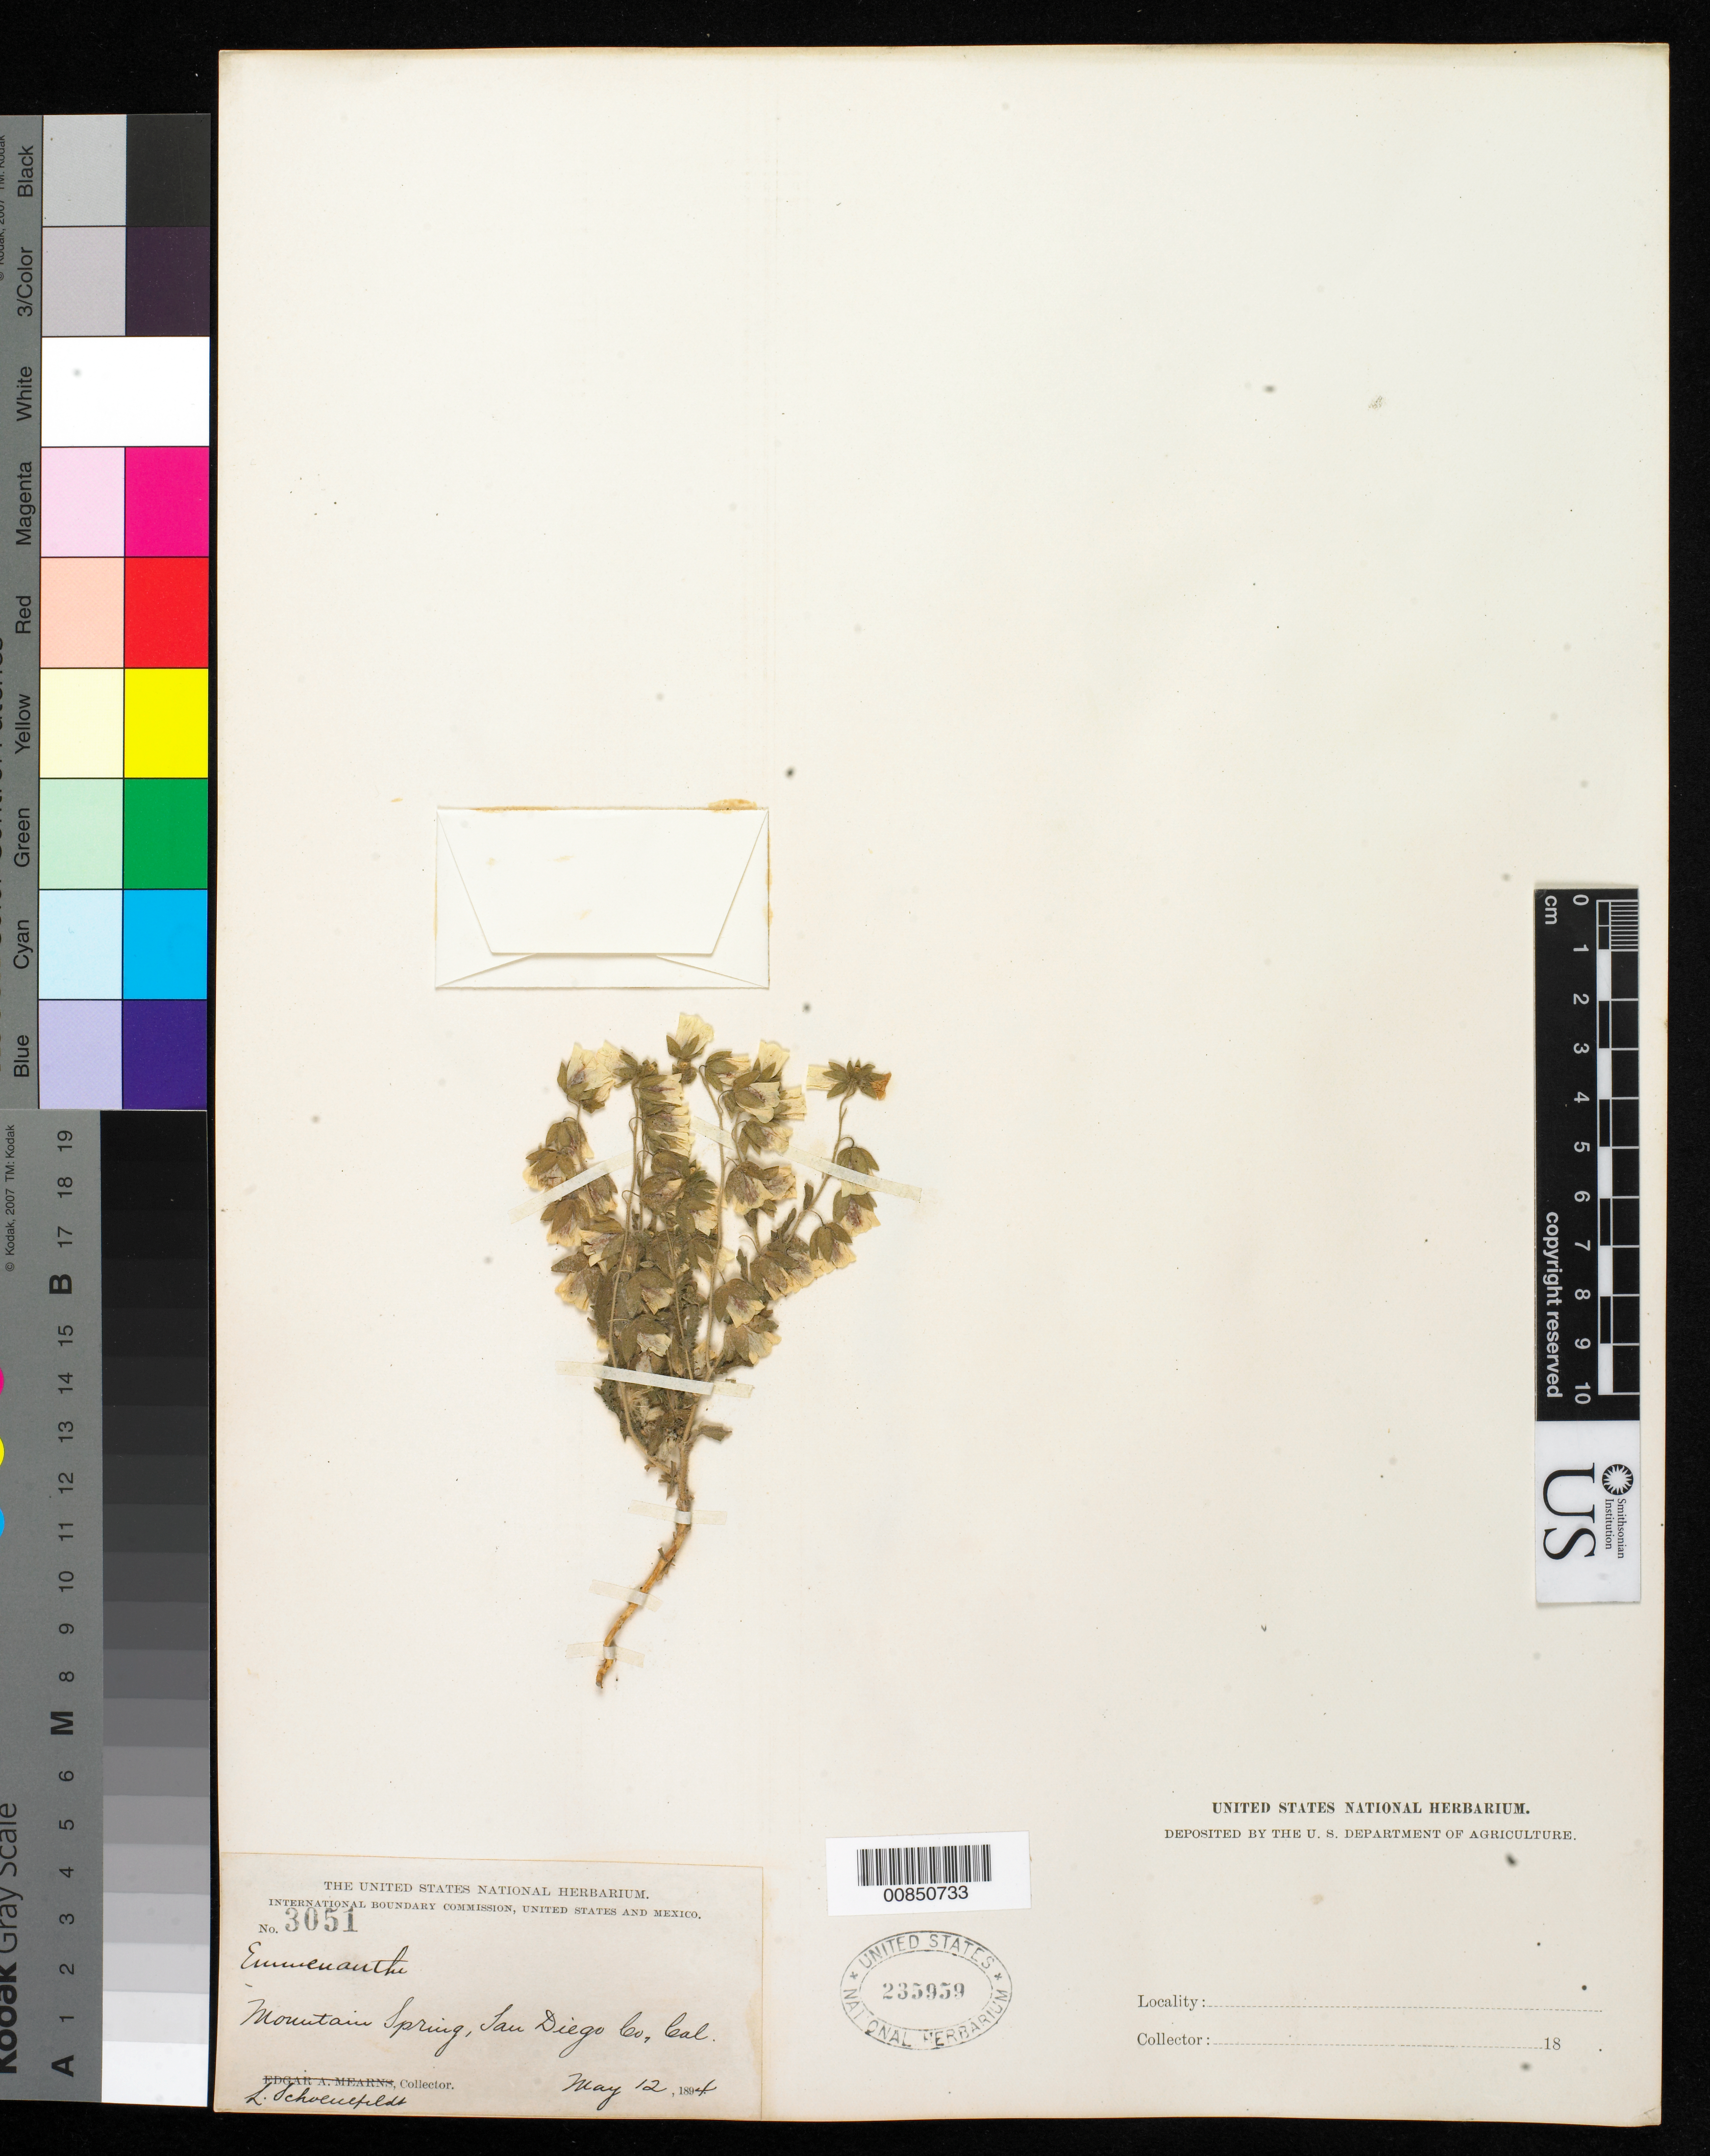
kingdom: Plantae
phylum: Tracheophyta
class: Magnoliopsida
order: Boraginales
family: Hydrophyllaceae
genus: Emmenanthe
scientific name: Emmenanthe penduliflora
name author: Benth.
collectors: L. Schoenfeldt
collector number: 3051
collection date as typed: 12 May 1894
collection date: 1894-05-12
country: United States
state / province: California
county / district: San Diego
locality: Mountain Spring, San Diego County, California.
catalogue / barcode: US 235959